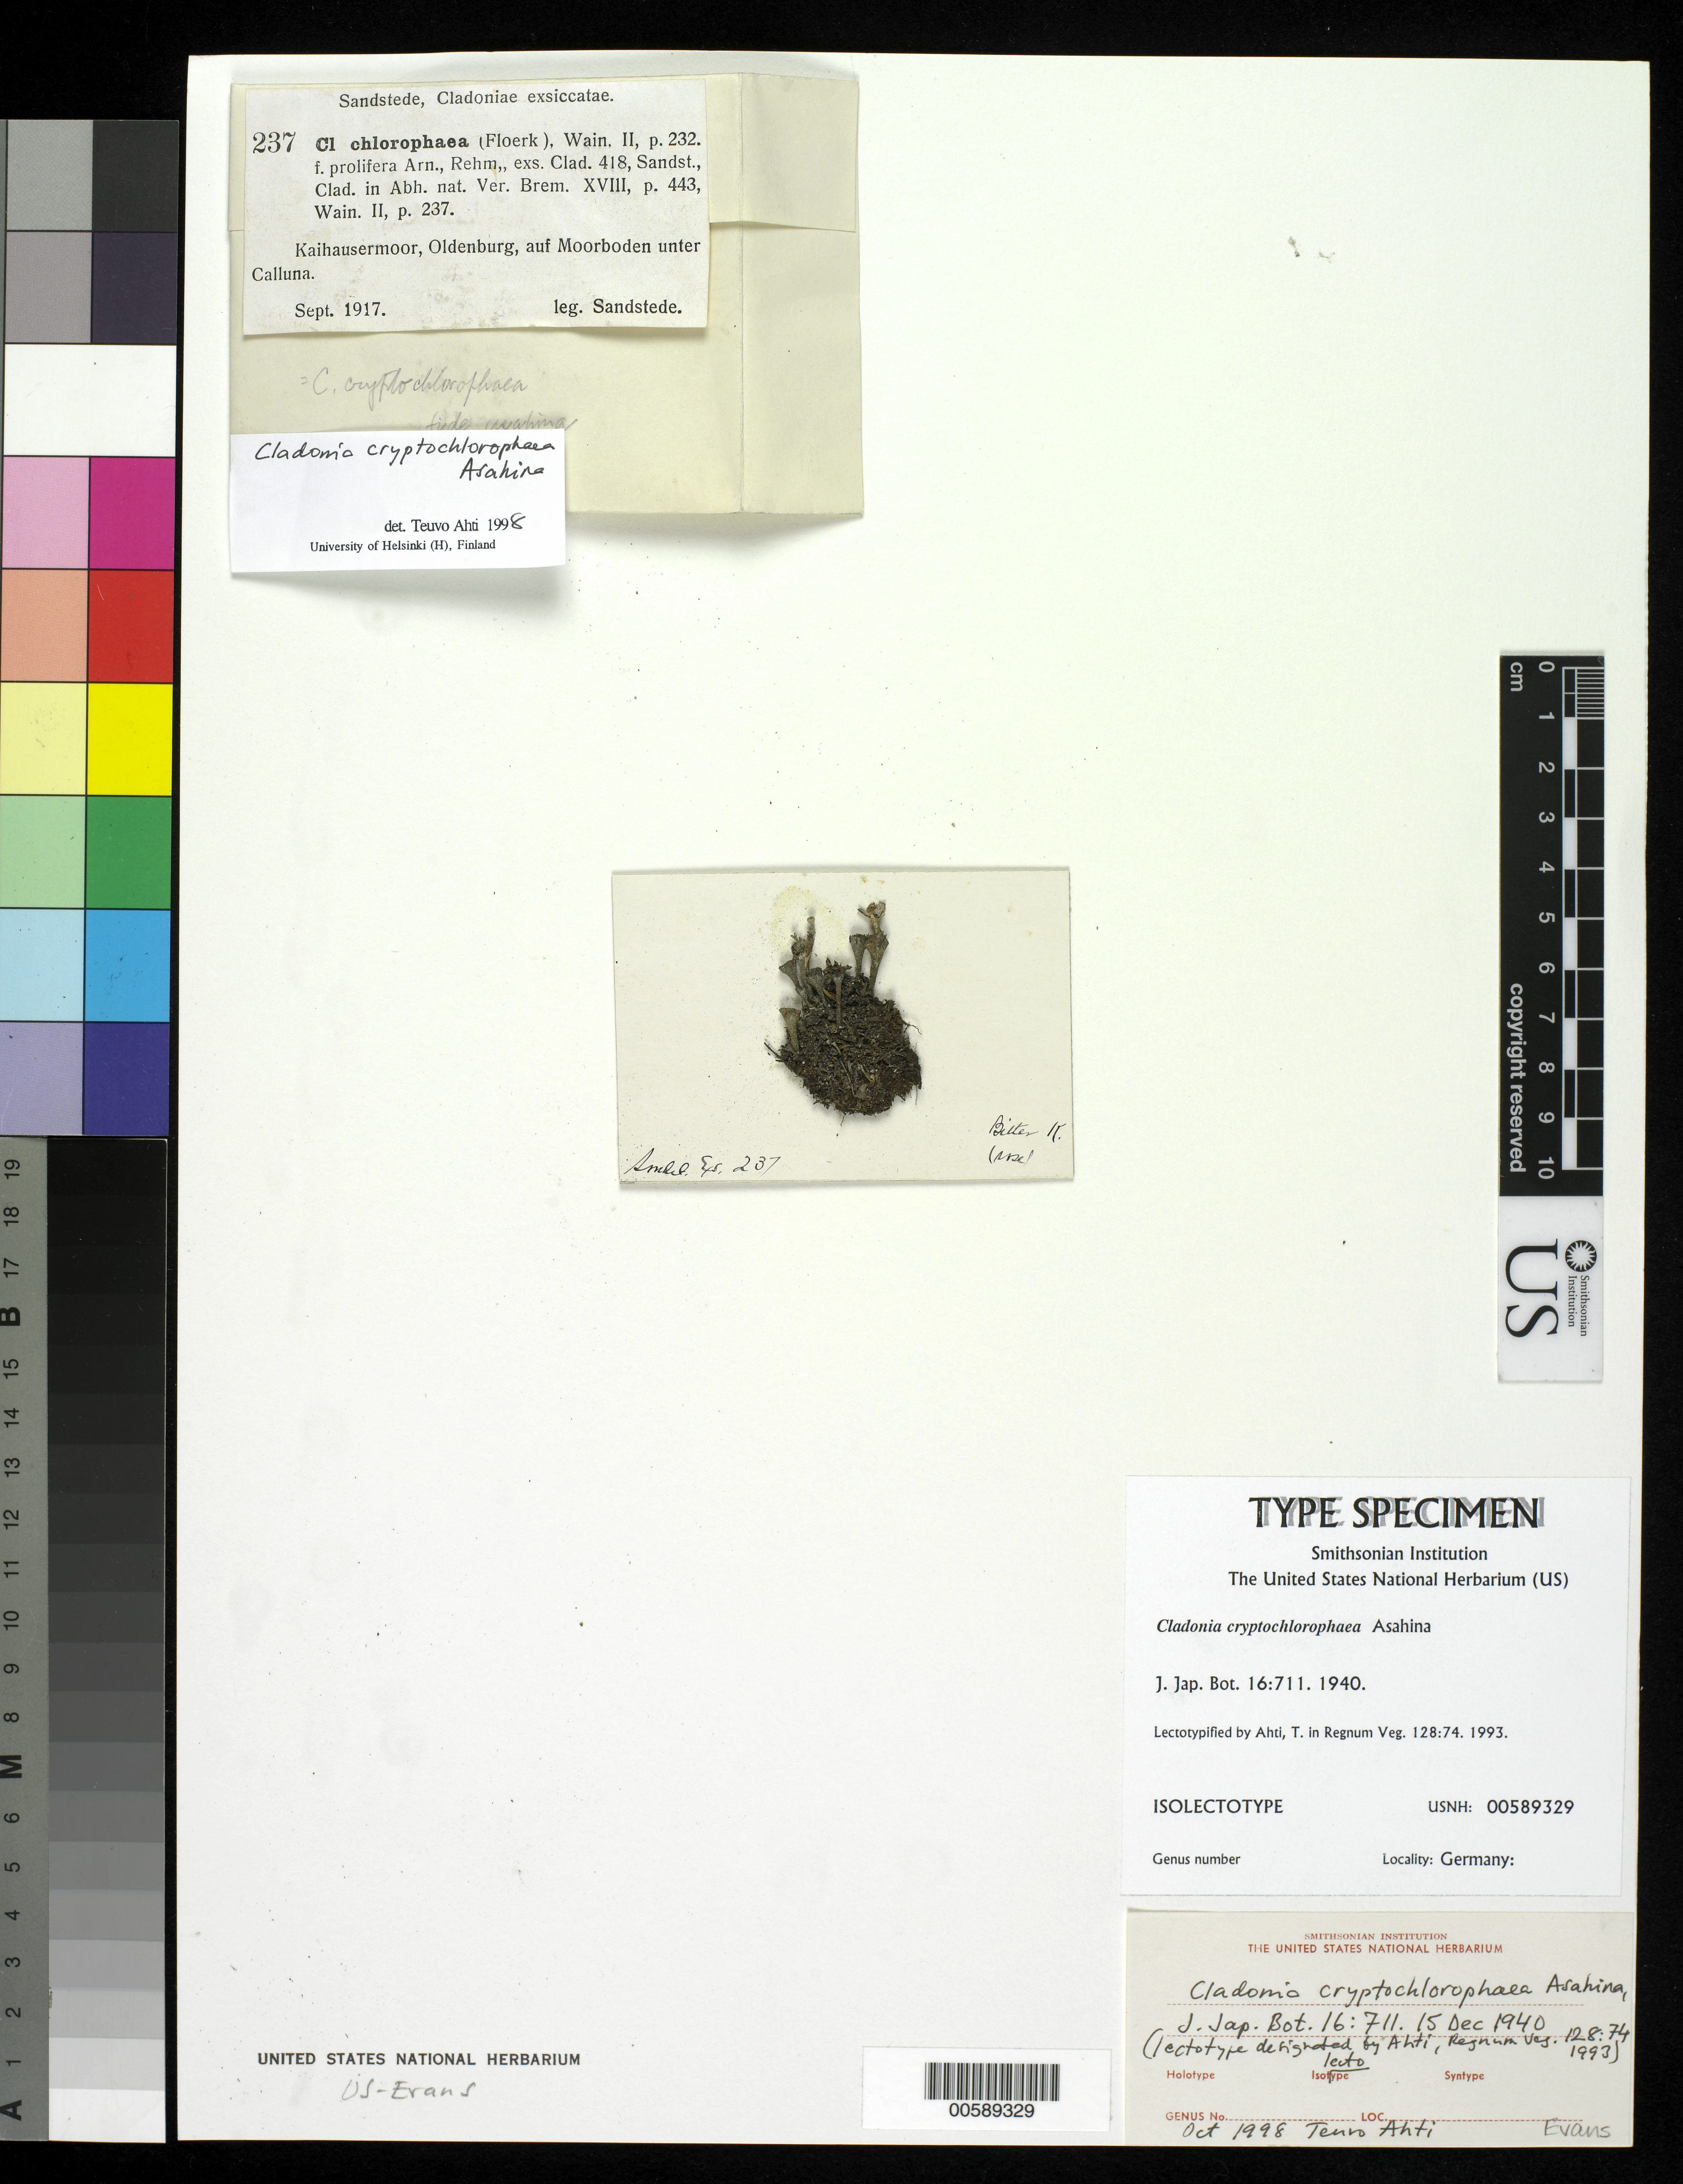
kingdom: Fungi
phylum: Ascomycota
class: Lecanoromycetes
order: Lecanorales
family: Cladoniaceae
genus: Cladonia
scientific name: Cladonia cryptochlorophaea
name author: Asahina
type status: Isolectotype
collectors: H. Sandstede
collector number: Sandst., Clad. Exs. 237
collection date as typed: Sep 1917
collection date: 1917-09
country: Germany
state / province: Niedersachsen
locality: Kayhausermoor, Oldenburg, auf moorboden unter Calluna. [Kaihausermoor, Oldenburg, on boggy soil under Calluna (tree)]